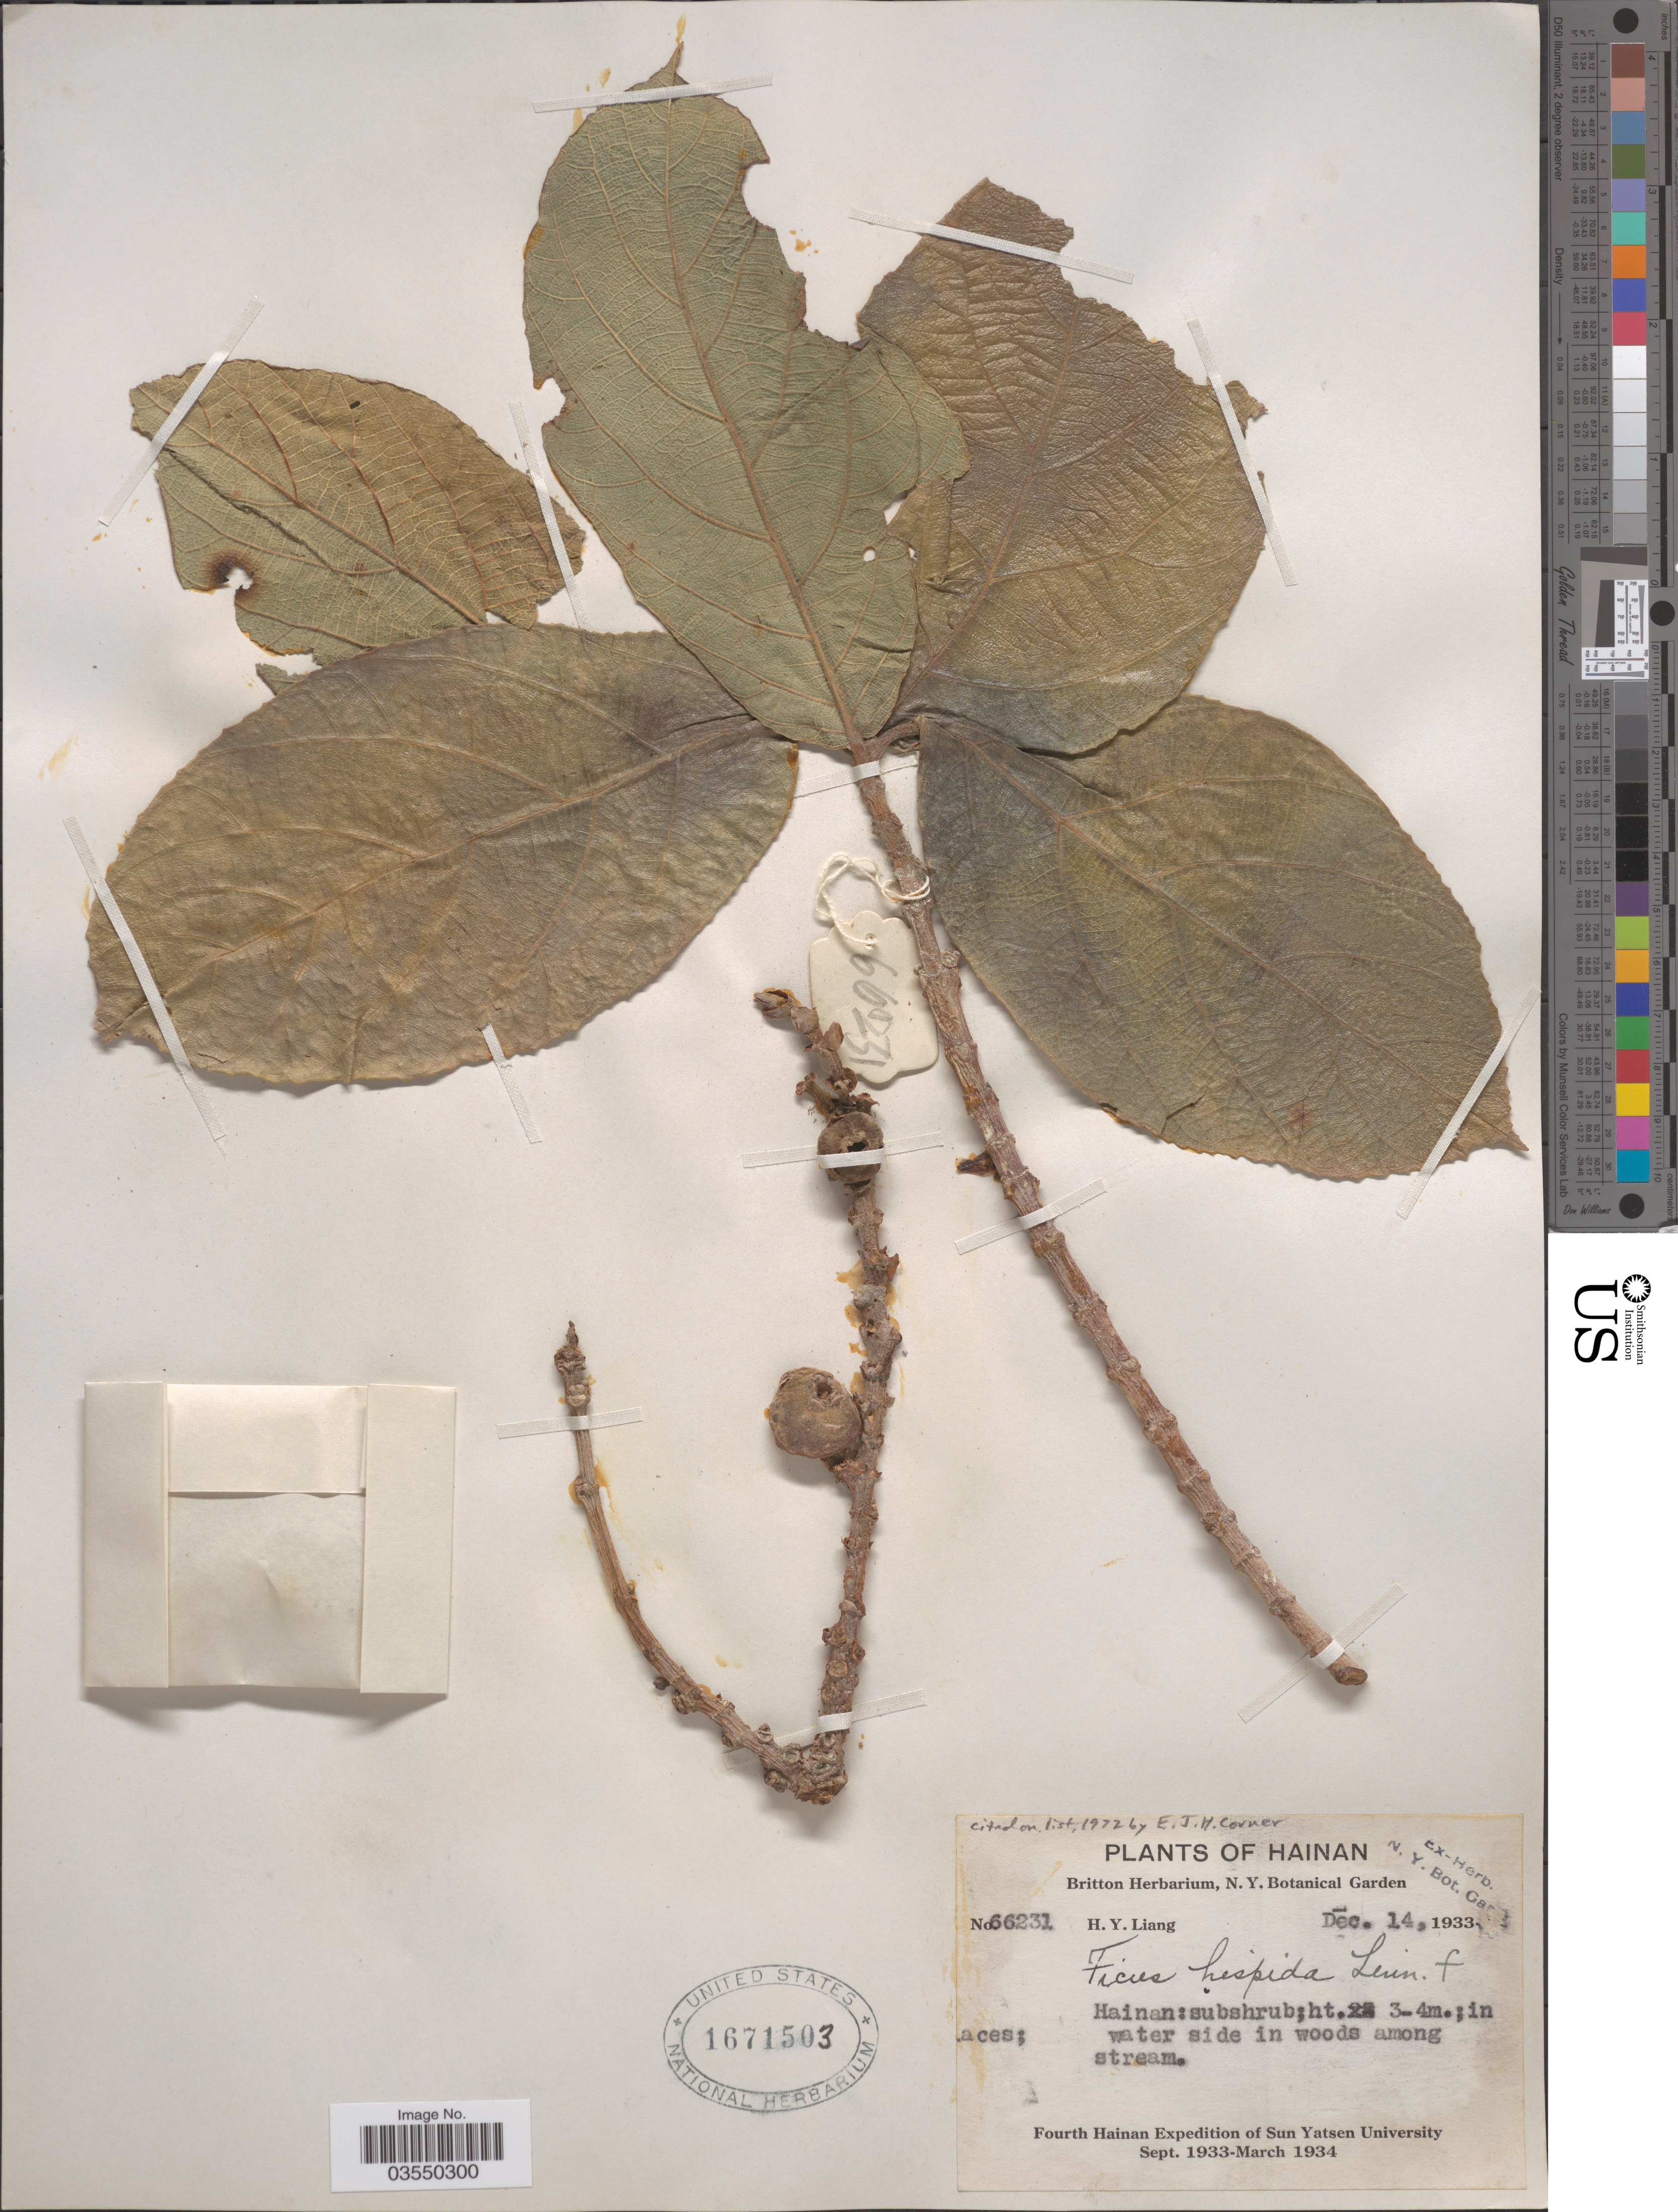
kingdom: Plantae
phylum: Tracheophyta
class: Magnoliopsida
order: Rosales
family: Moraceae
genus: Ficus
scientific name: Ficus hispida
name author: L. f.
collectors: H. Y. Liang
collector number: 66231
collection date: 1933-12-14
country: China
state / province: Hainan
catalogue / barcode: US 1671503